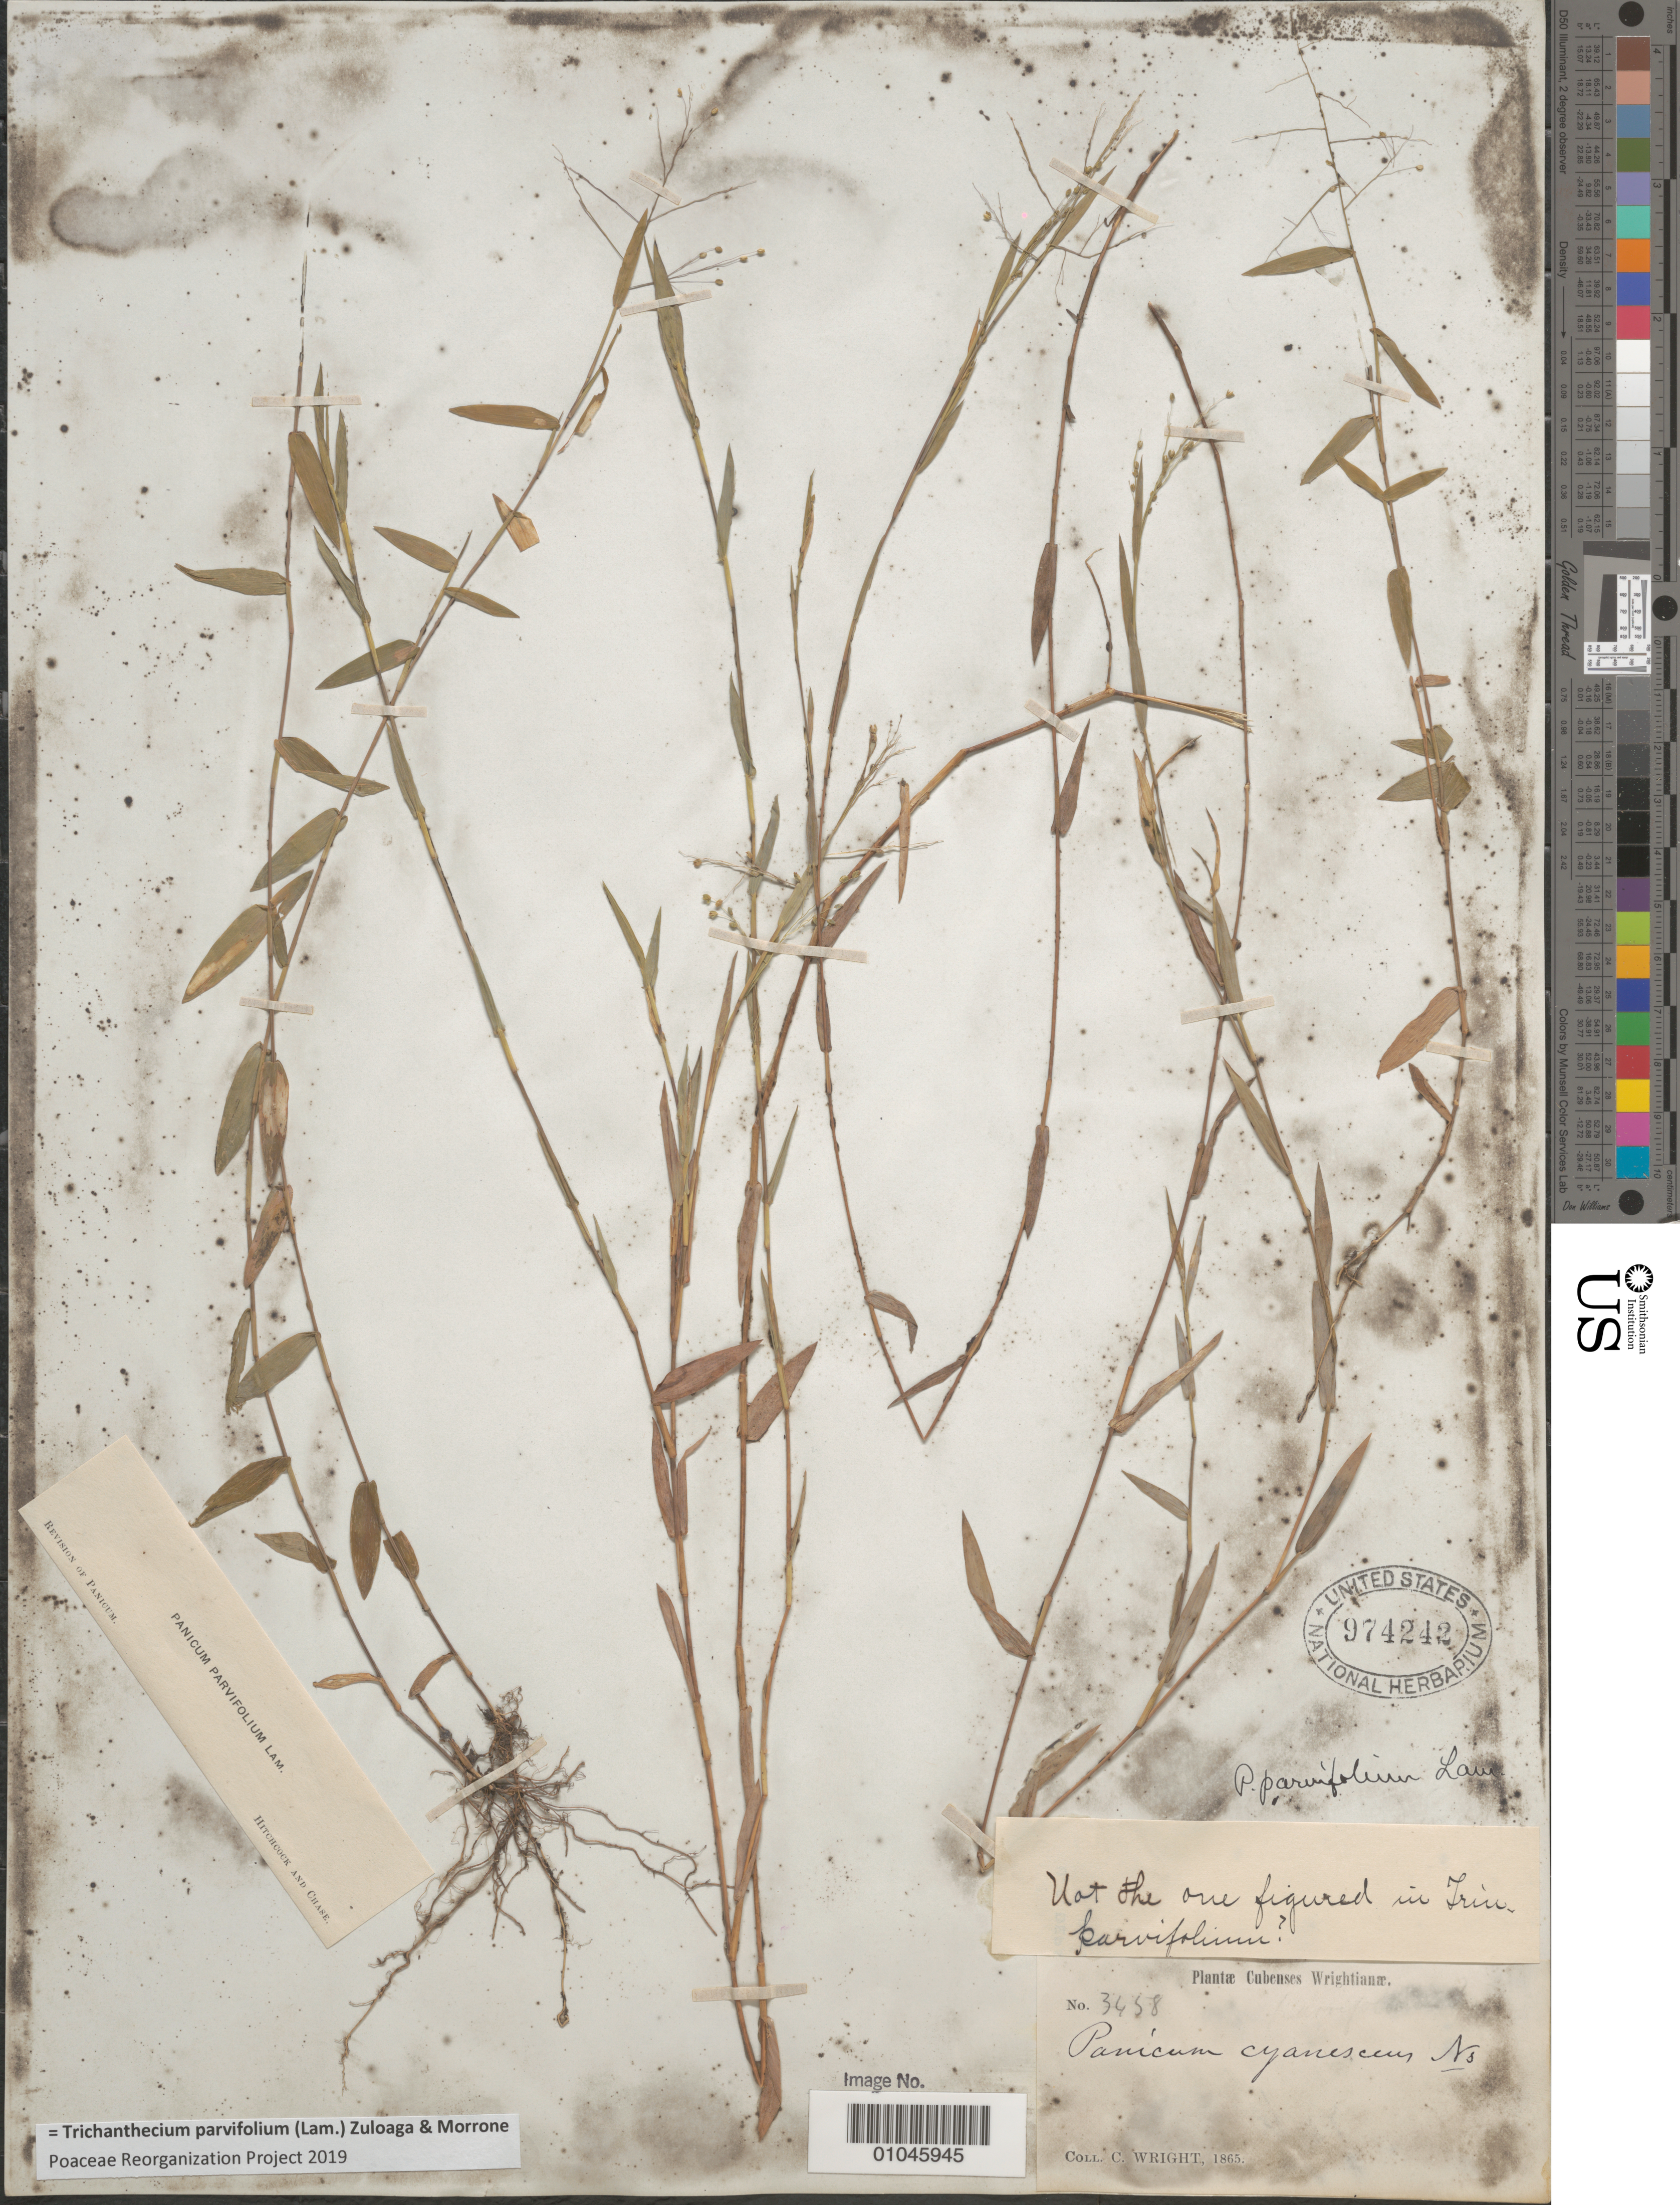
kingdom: Plantae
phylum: Tracheophyta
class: Liliopsida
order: Poales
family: Poaceae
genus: Panicum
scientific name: Panicum parvifolium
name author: Lam.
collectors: C. Wright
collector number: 3458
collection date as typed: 1800 to 1899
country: Cuba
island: Cuba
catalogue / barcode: US 974242